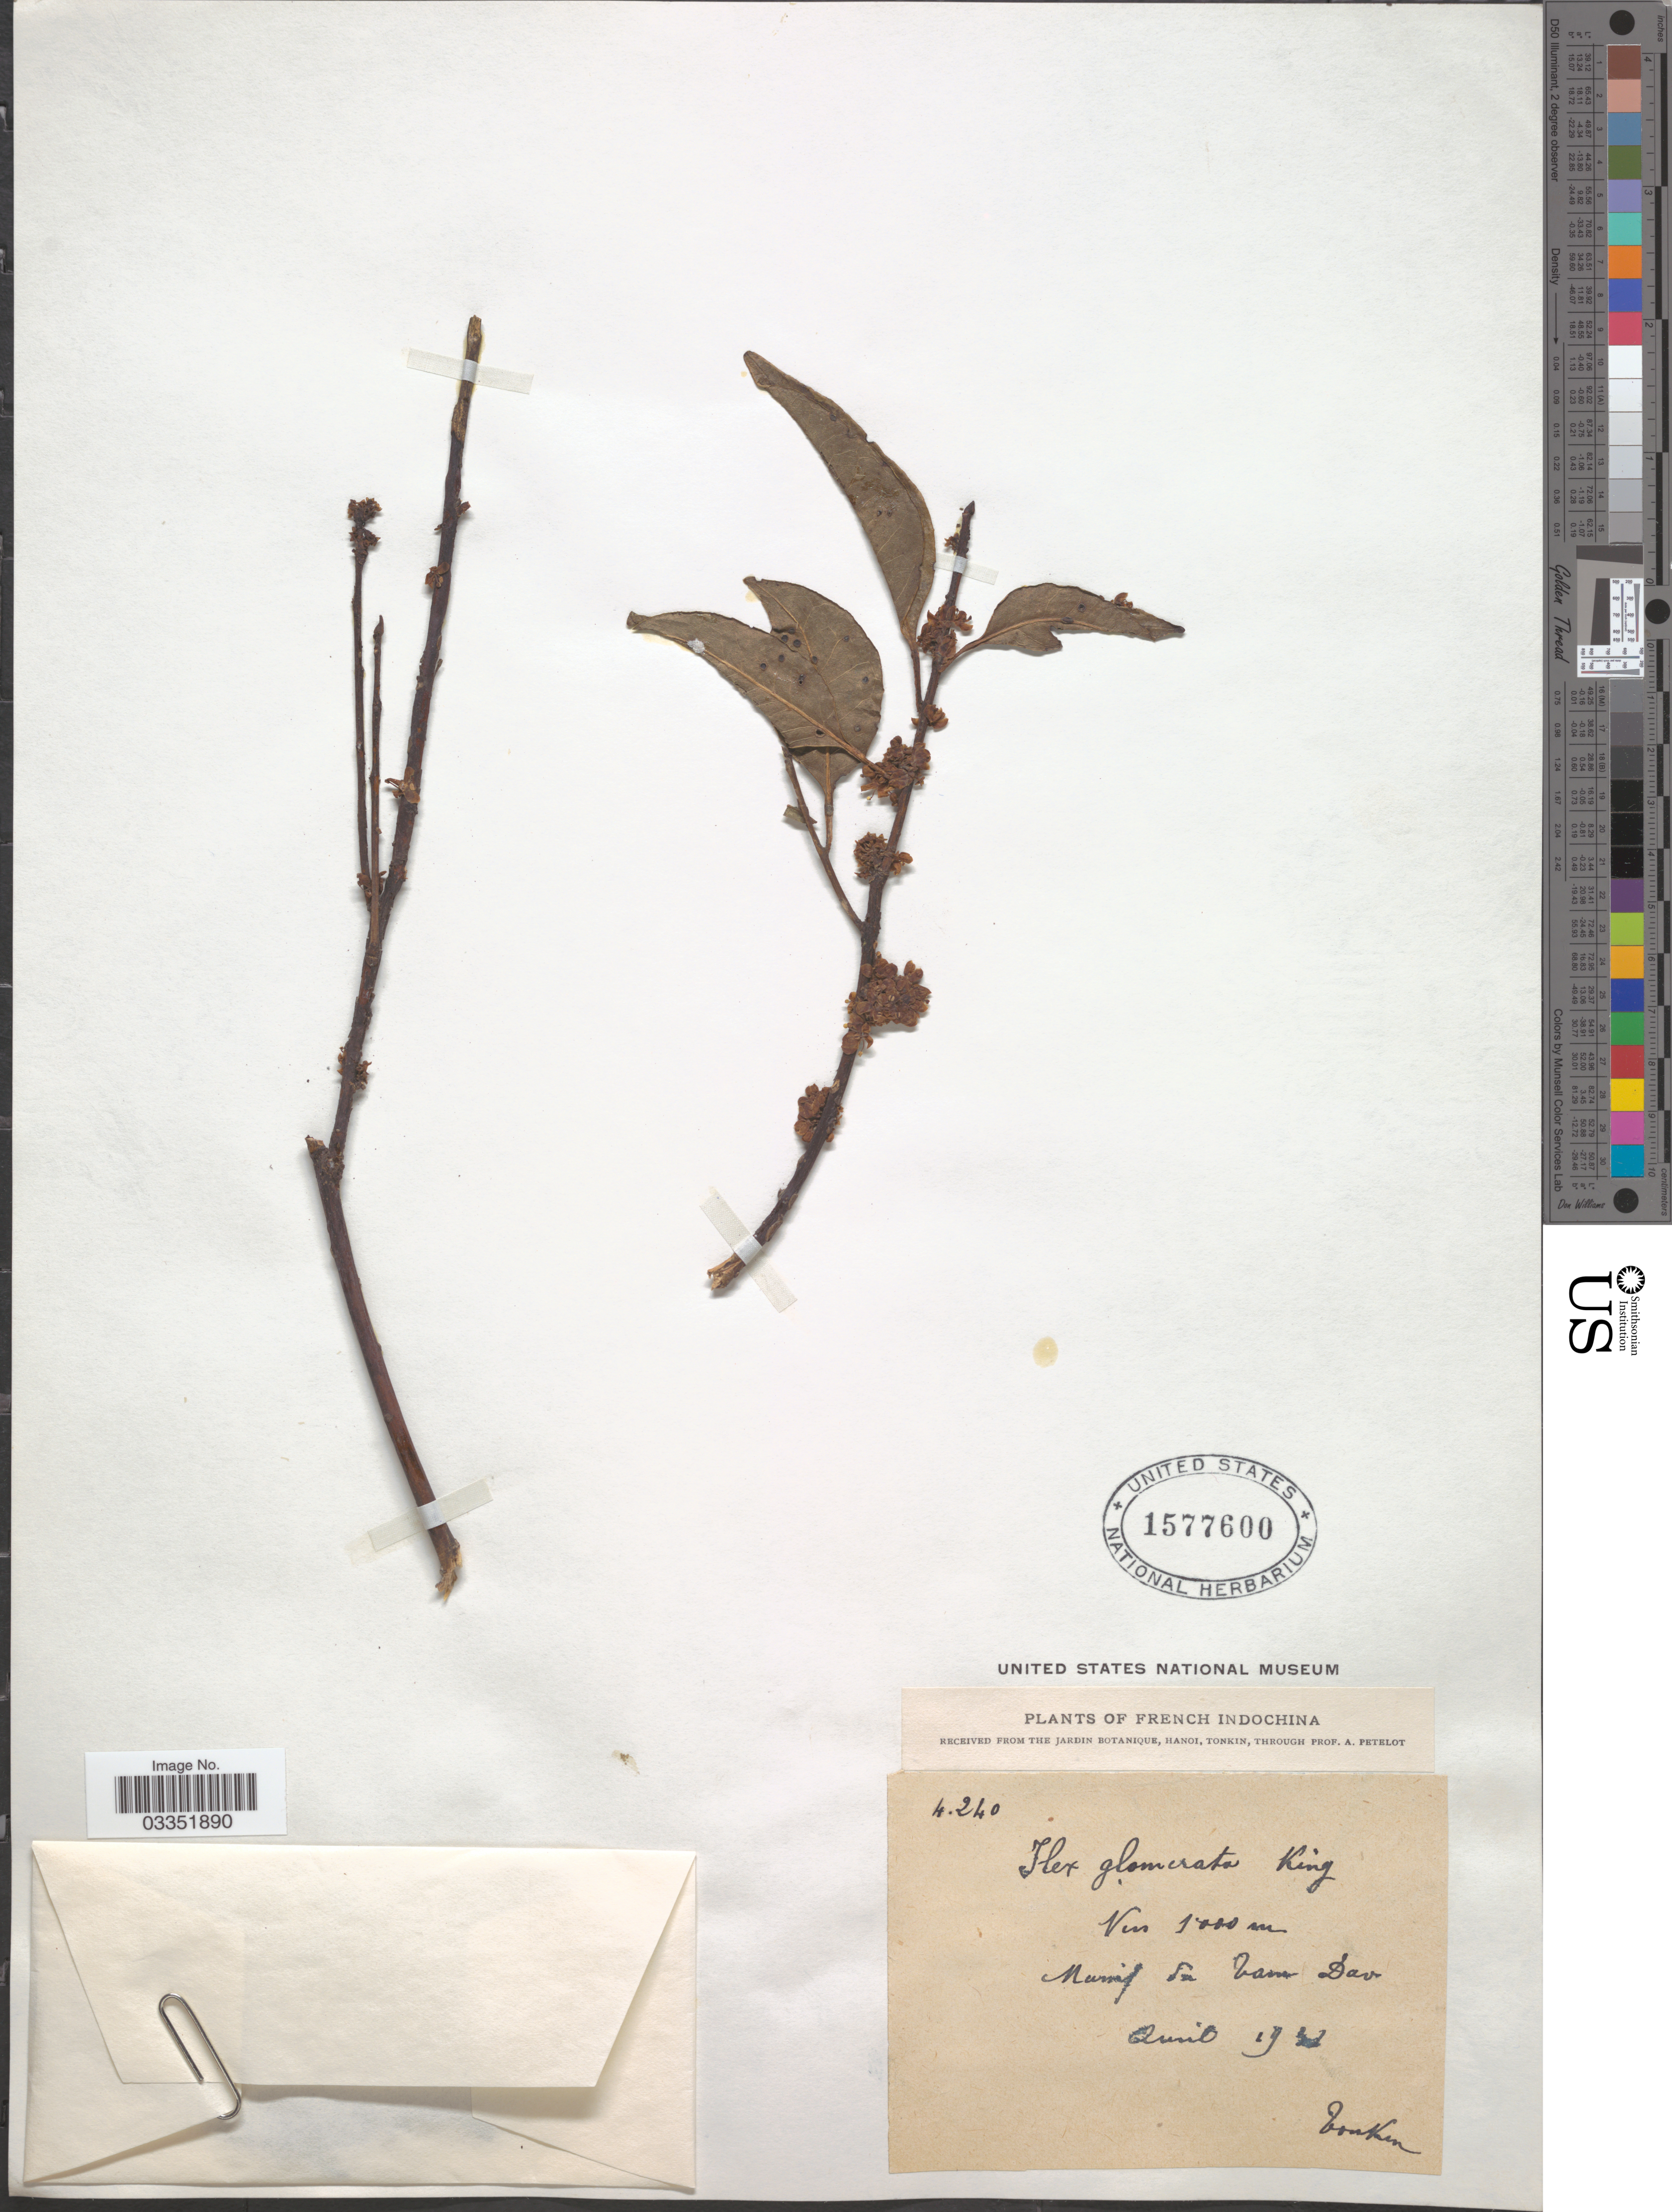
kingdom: Plantae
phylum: Tracheophyta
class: Magnoliopsida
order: Aquifoliales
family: Aquifoliaceae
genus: Ilex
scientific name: Ilex glomerata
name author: King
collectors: A. Petelot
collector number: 4240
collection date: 1932-08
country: Vietnam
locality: French Indochina. Massif du Tam Dao.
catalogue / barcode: US 1577600